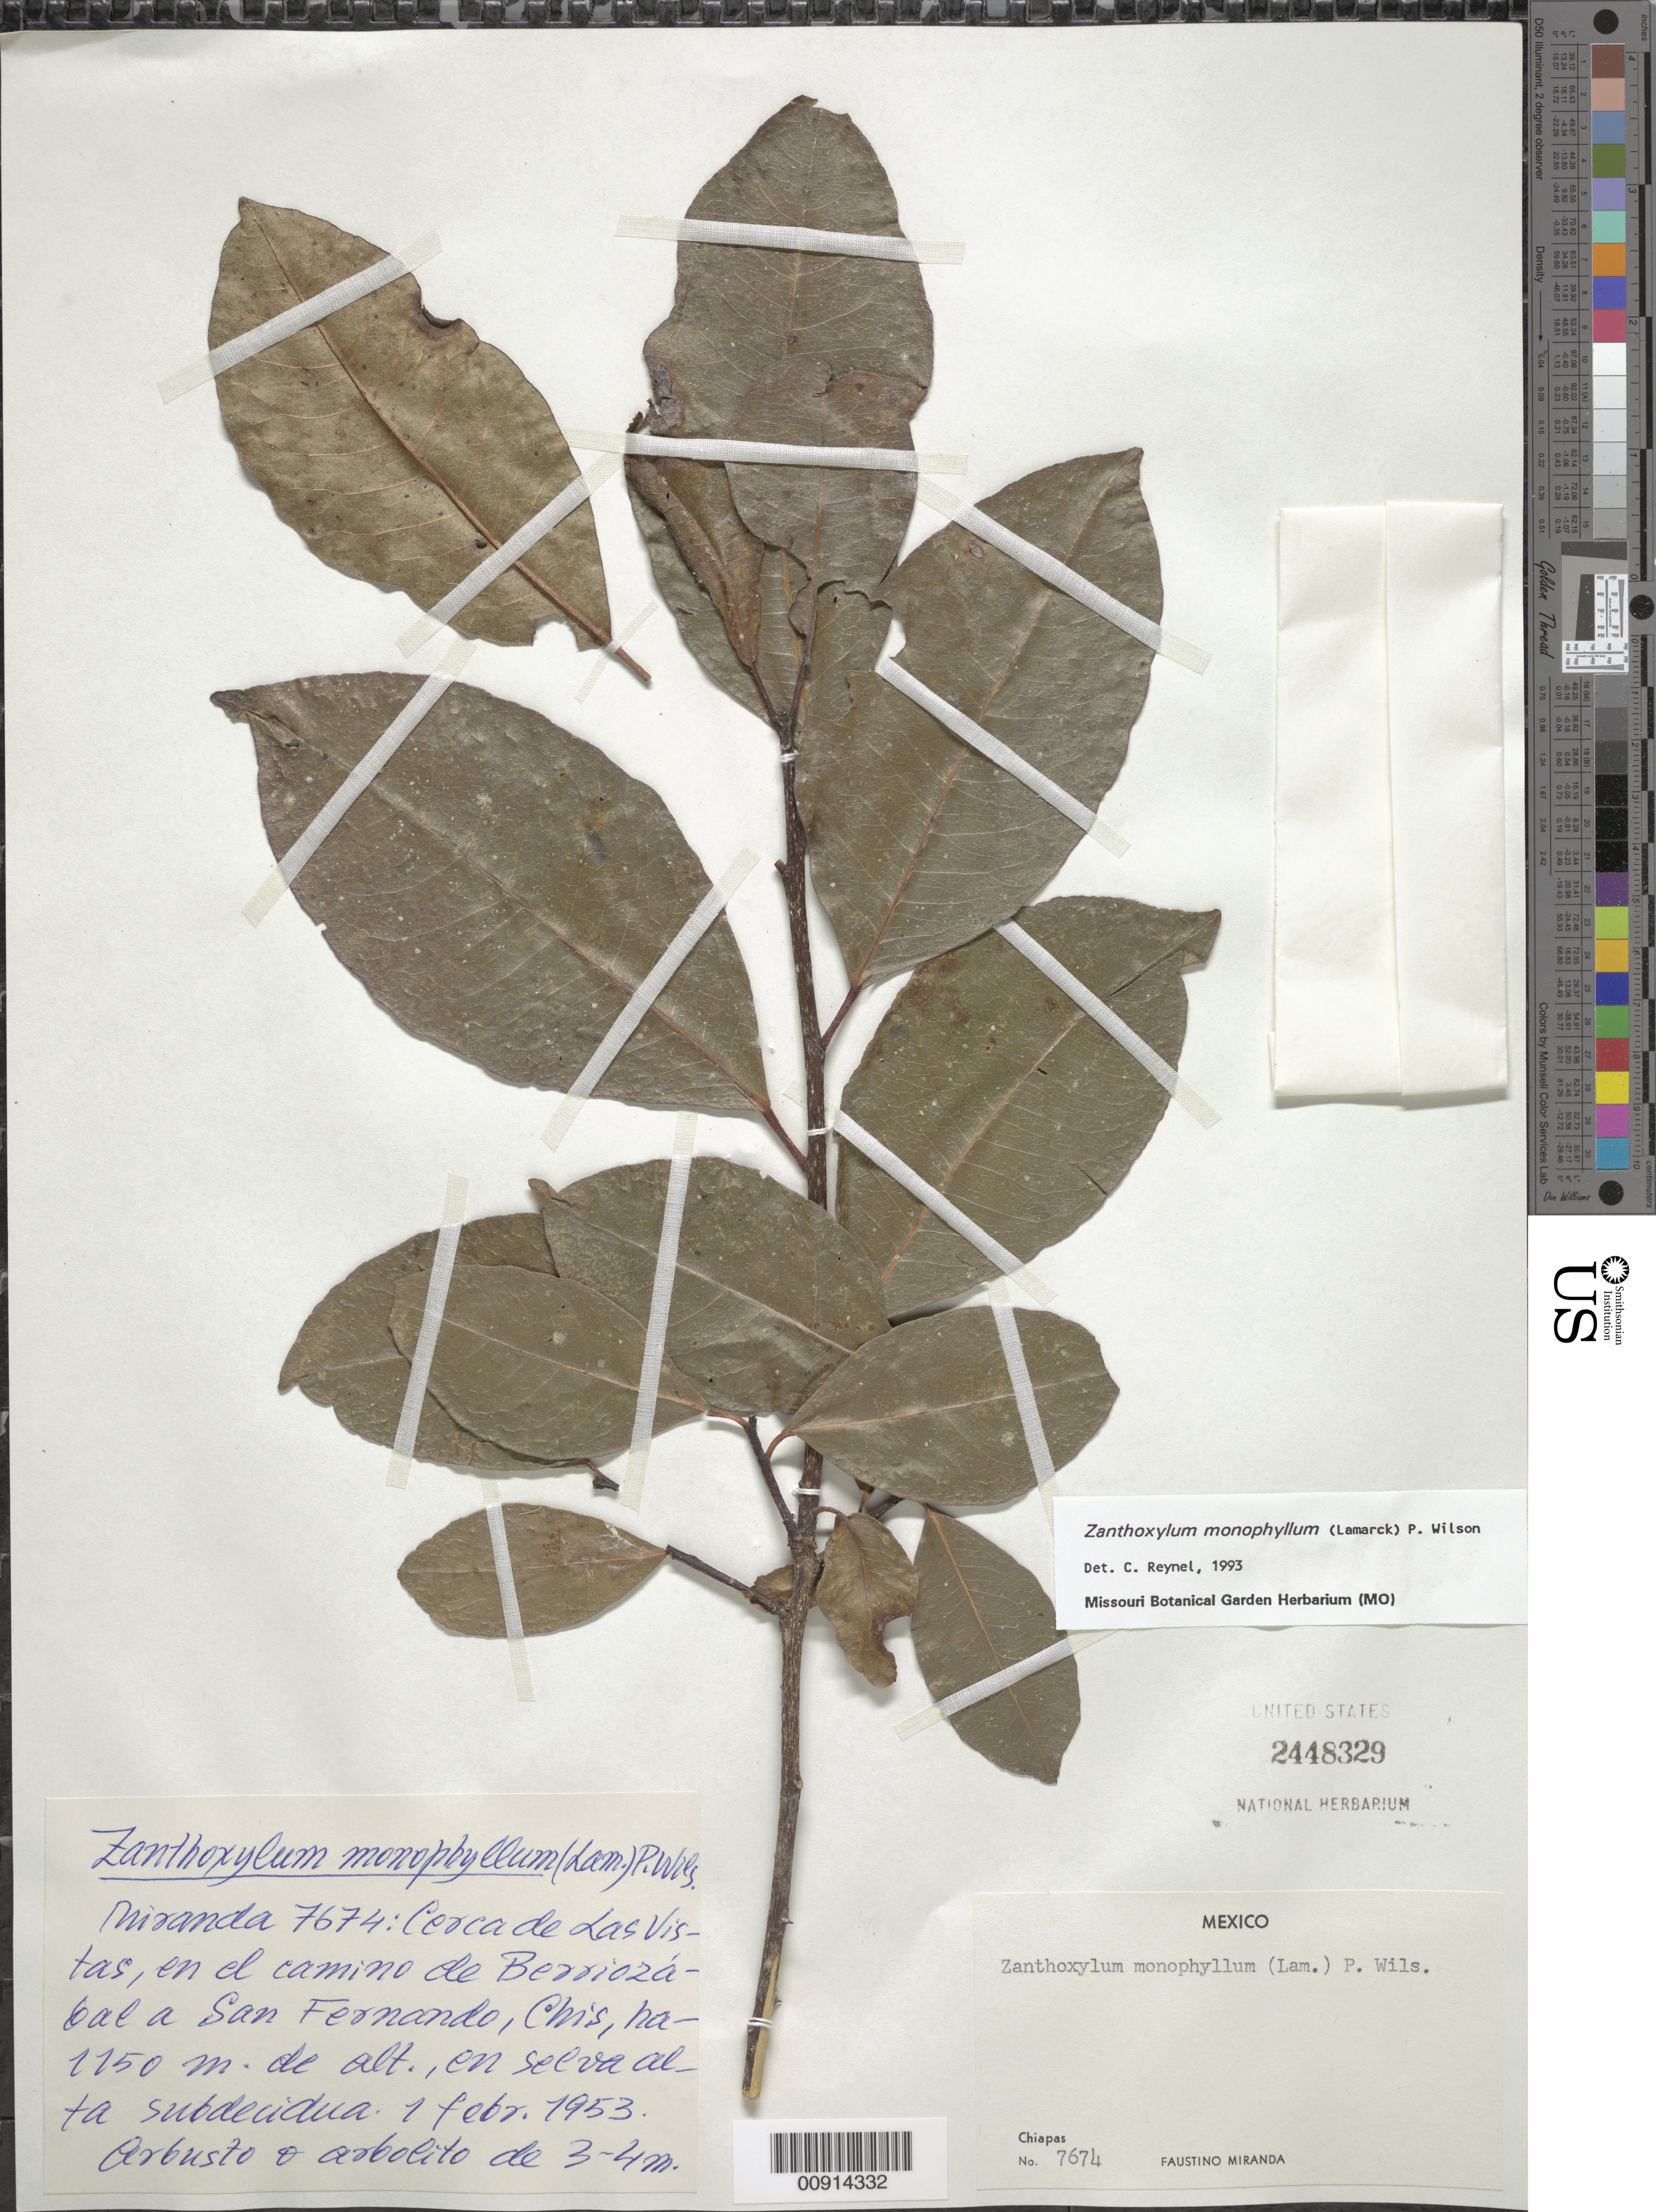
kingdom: Plantae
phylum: Tracheophyta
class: Magnoliopsida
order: Sapindales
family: Rutaceae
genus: Zanthoxylum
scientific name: Zanthoxylum monophyllum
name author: (Lam.) P. Wilson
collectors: Miranda G., F.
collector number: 7674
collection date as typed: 01 Feb 1953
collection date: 1953-02-01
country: Mexico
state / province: Chiapas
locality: Cerca de Las Vistas, en el camino de Berriozábal a San Fernando, Chiapas.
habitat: En selva alta subdecidua.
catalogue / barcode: US 2448329